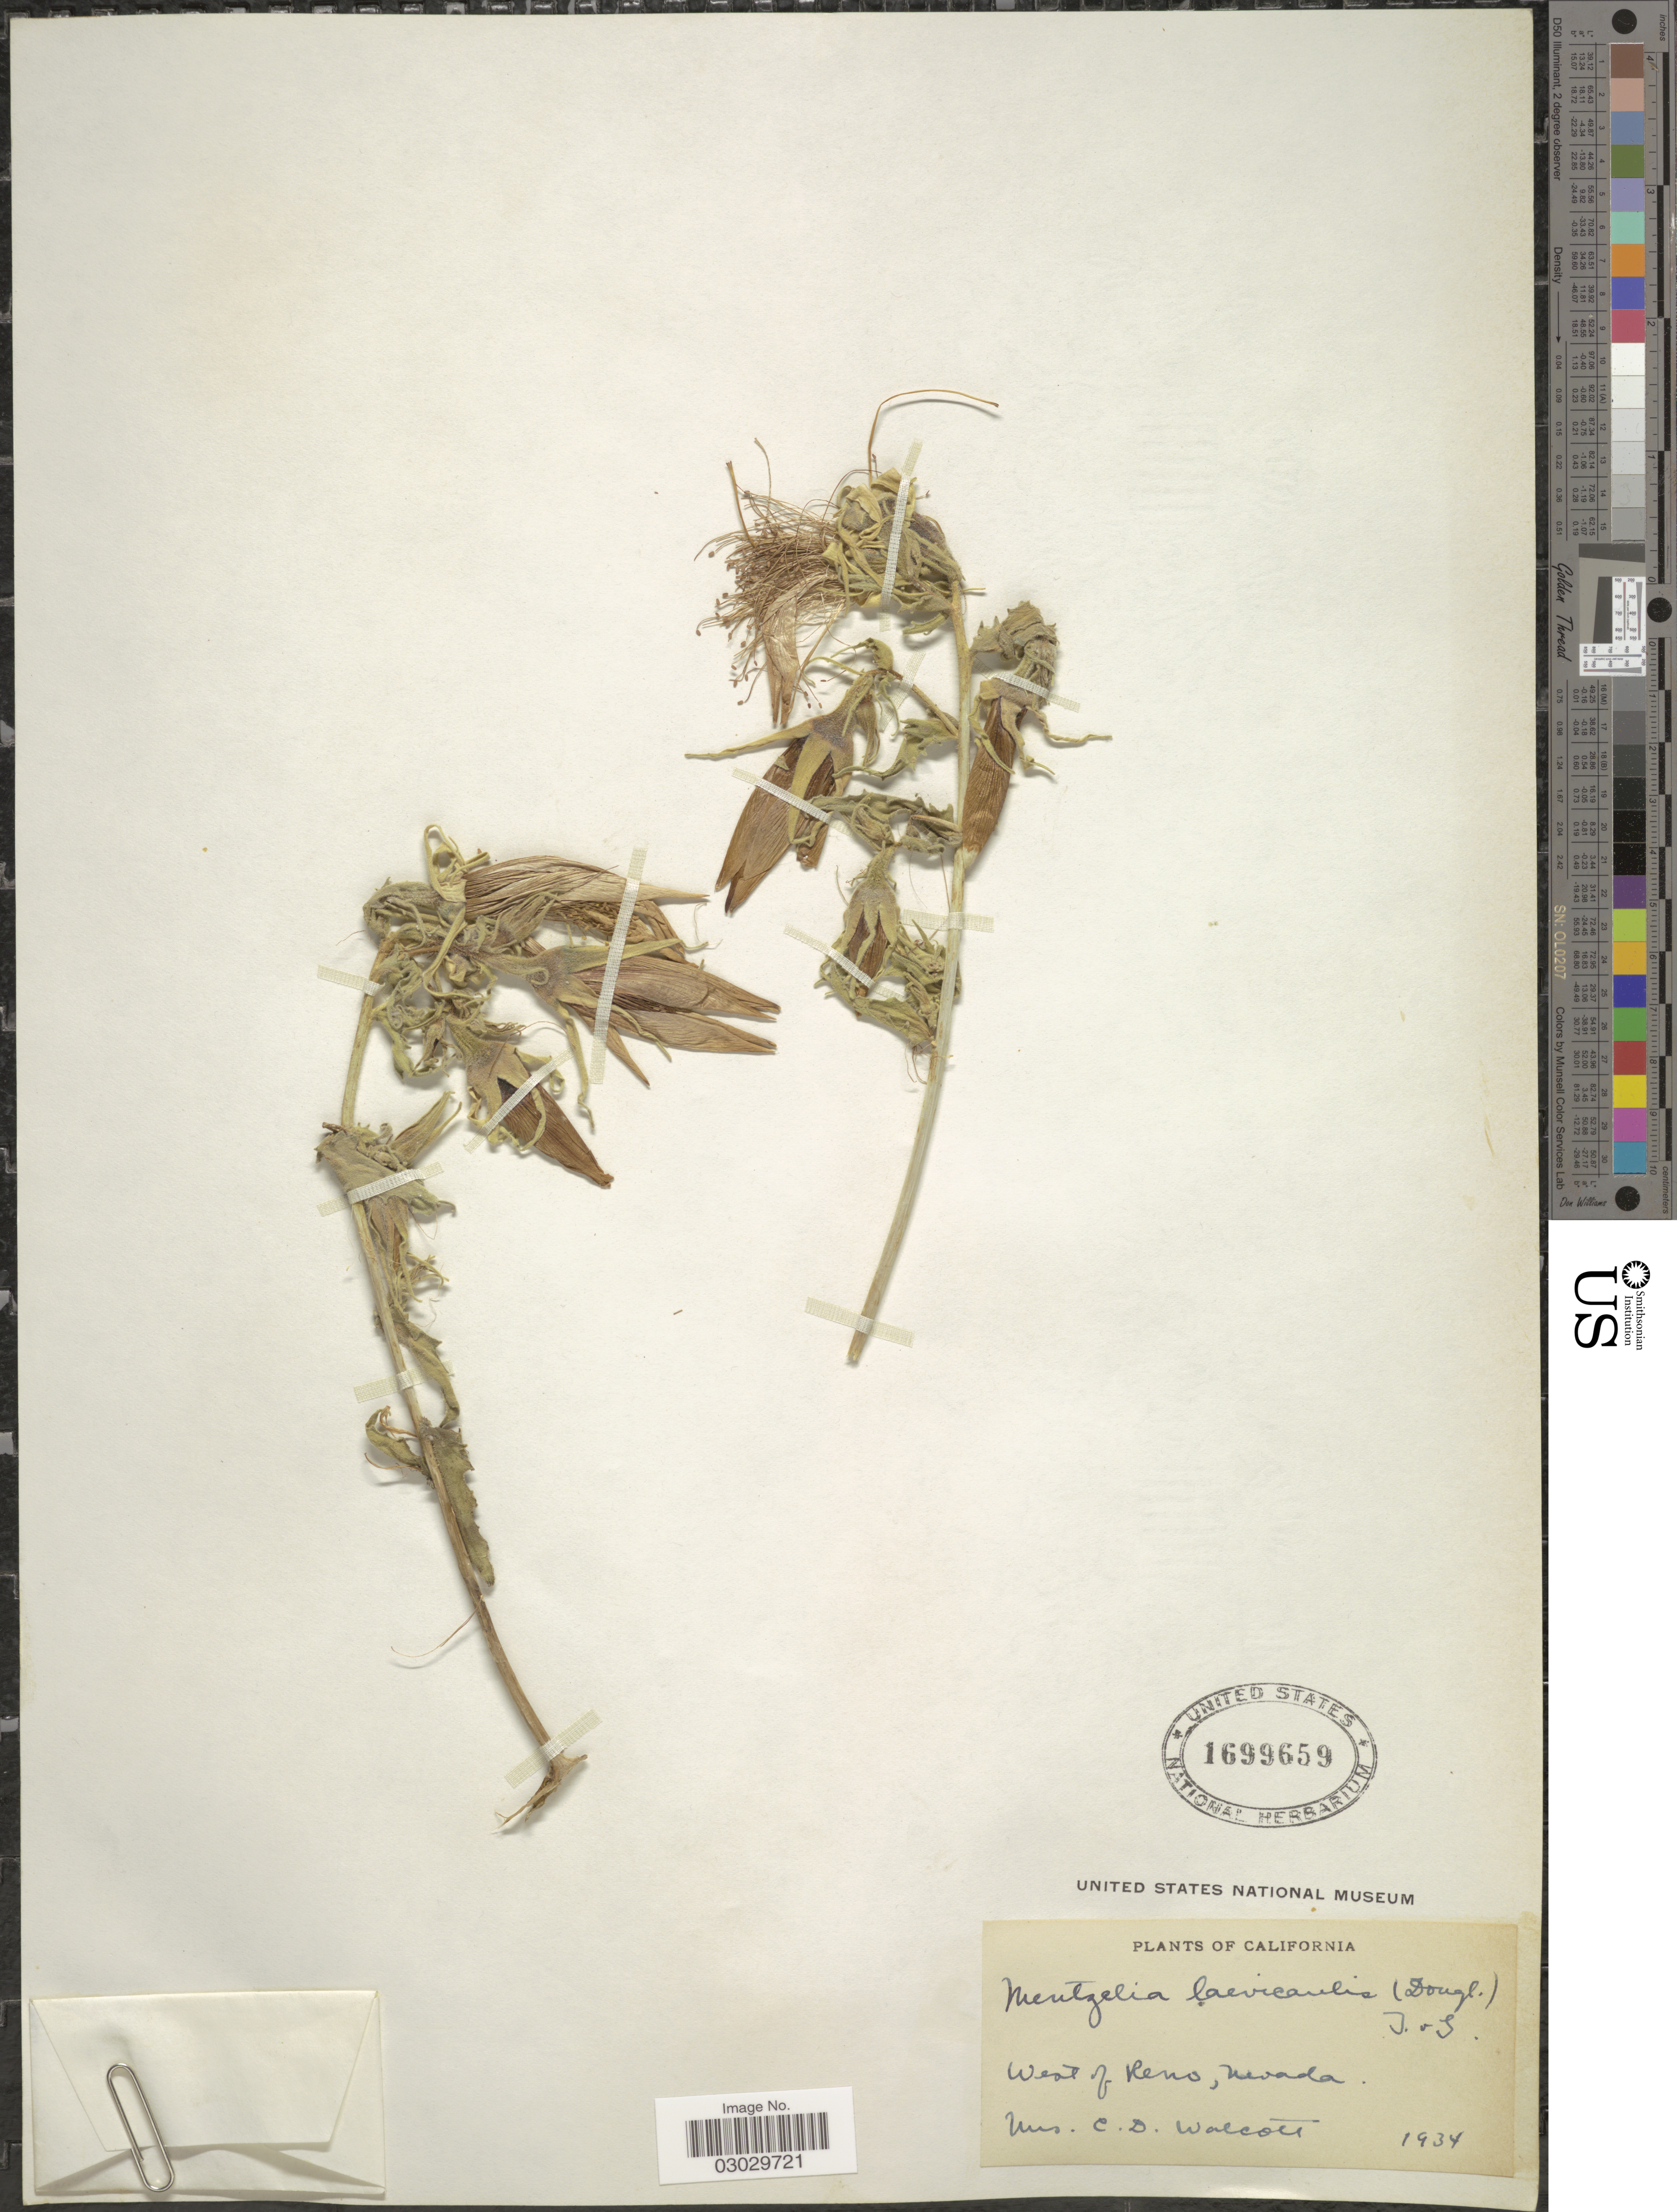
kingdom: Plantae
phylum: Tracheophyta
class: Magnoliopsida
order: Cornales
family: Loasaceae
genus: Mentzelia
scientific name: Mentzelia laevicaulis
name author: (Douglas ex Hook.) Torr. & A. Gray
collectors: C. Walcott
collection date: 1934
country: United States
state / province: Nevada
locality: West of Reno.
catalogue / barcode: US 1699659